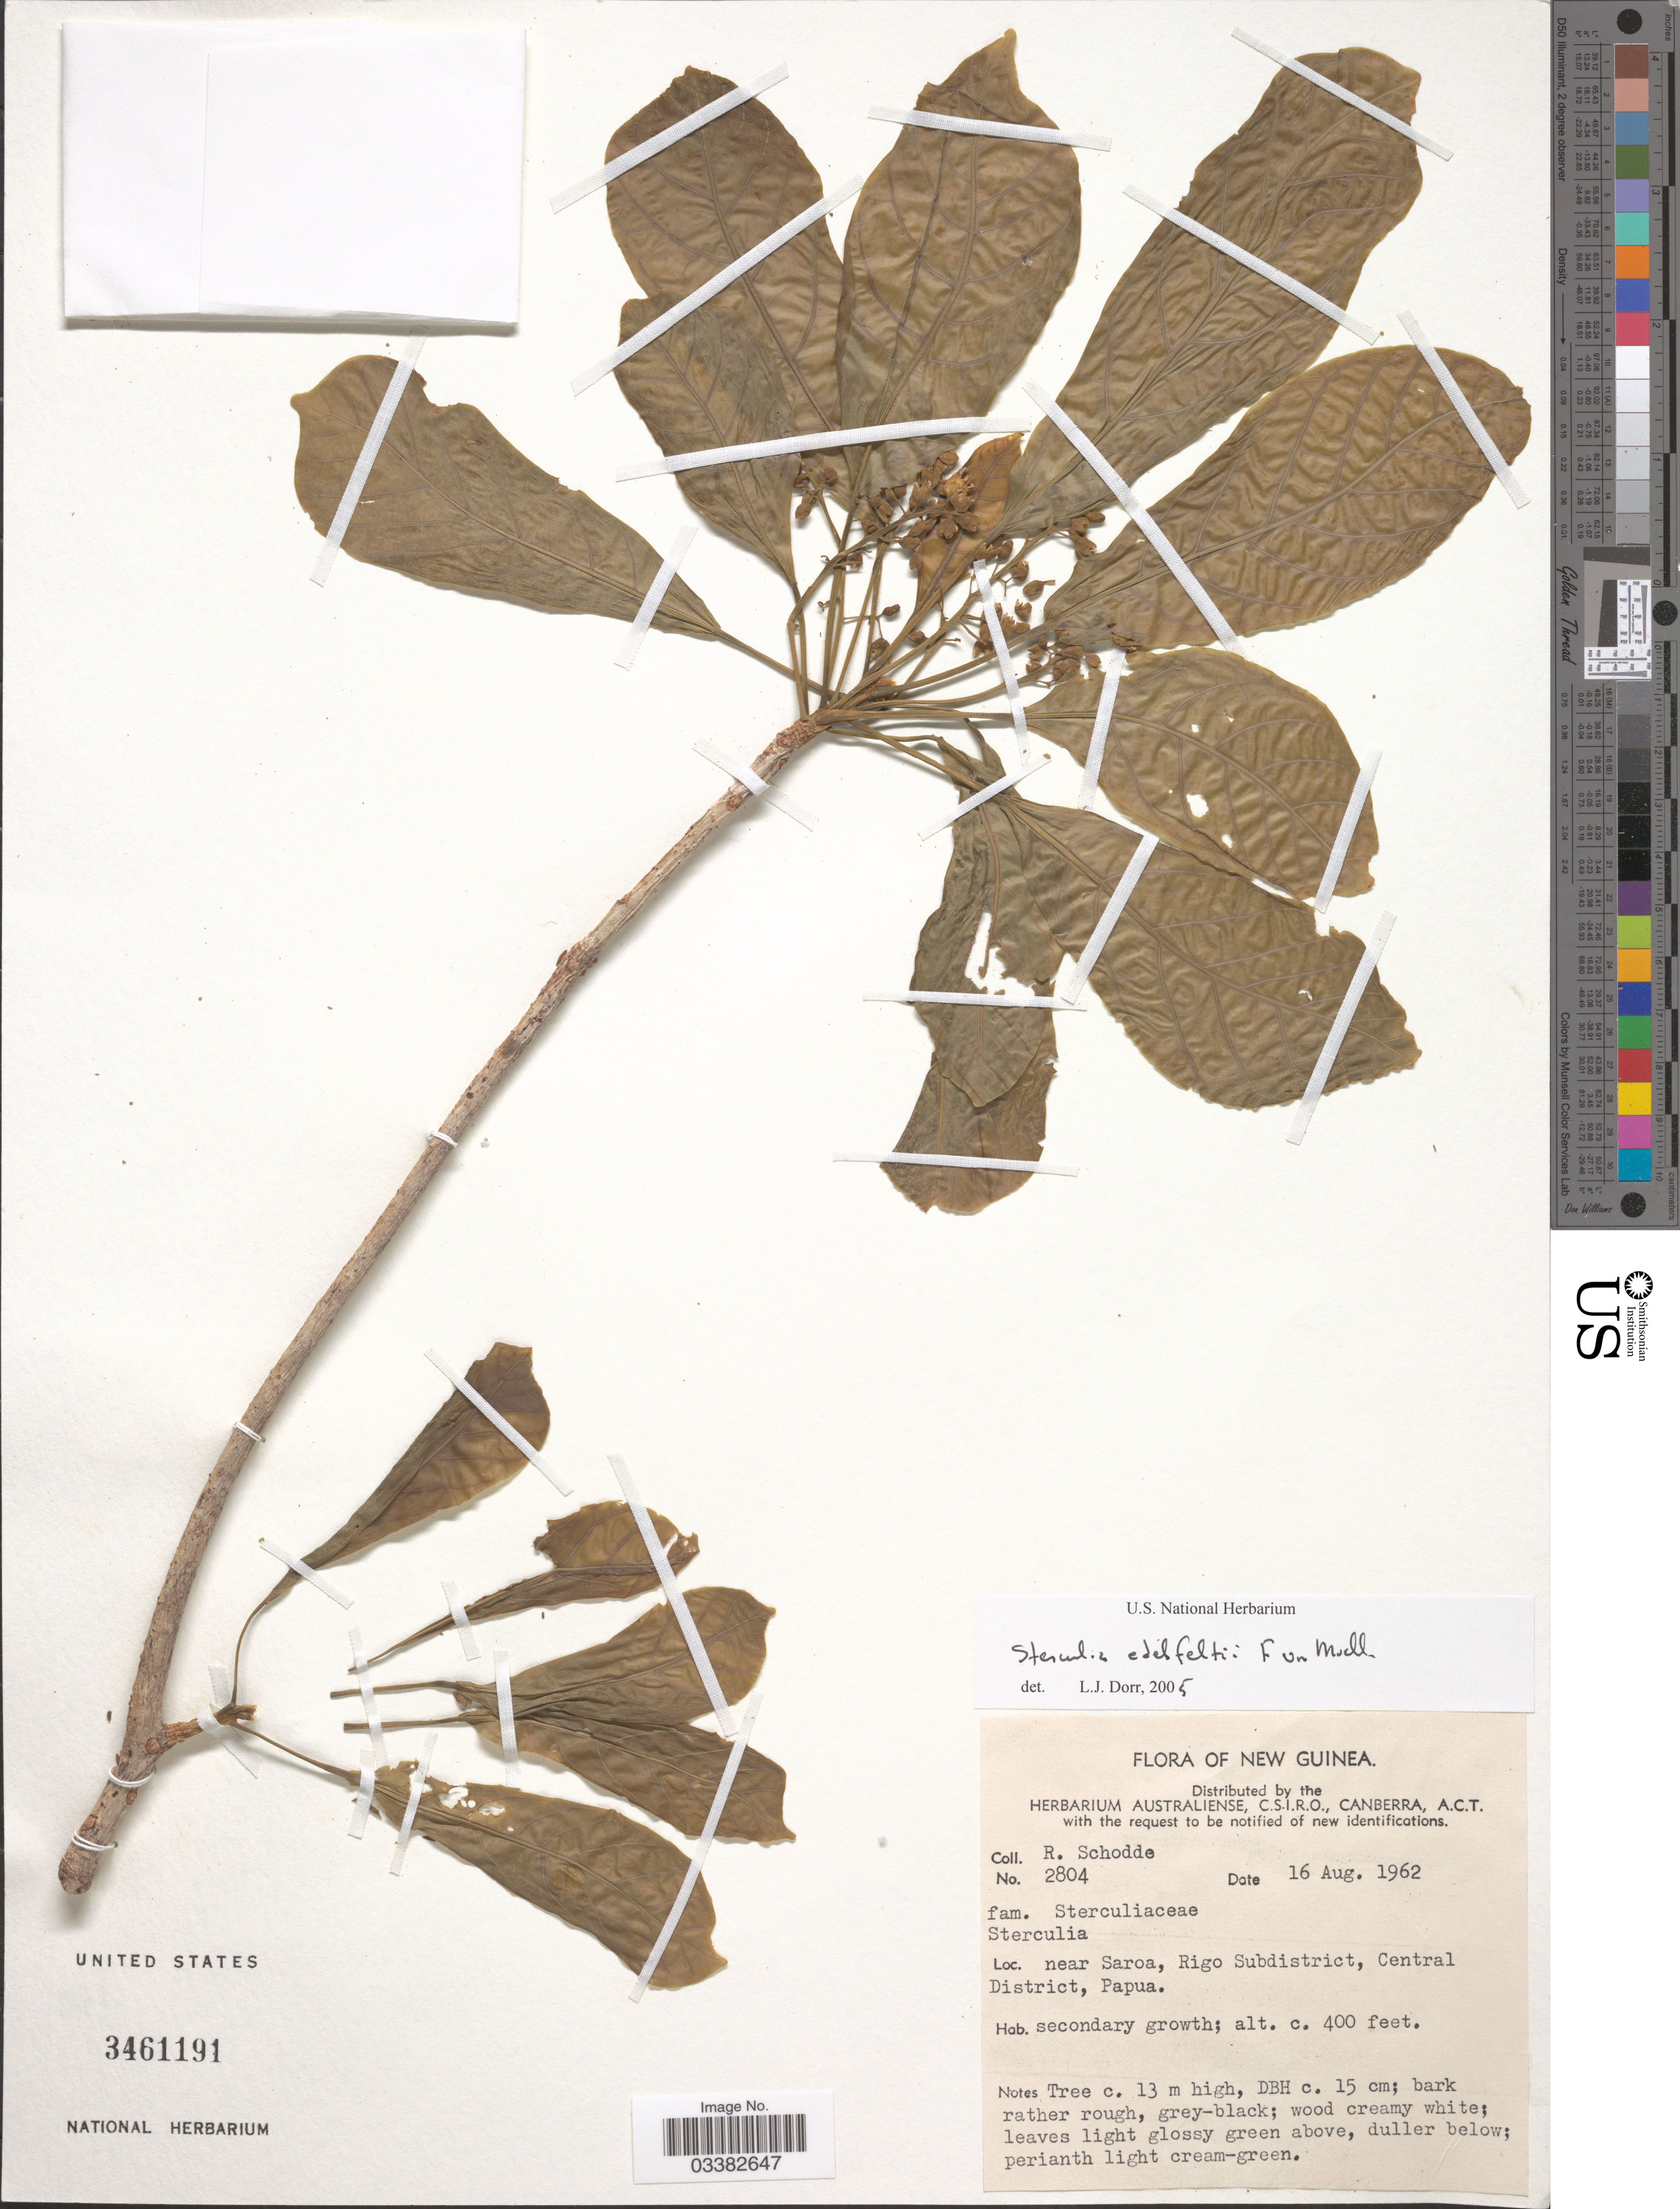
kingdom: Plantae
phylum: Tracheophyta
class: Magnoliopsida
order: Malvales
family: Malvaceae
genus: Sterculia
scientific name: Sterculia edelfeltii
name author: F. Muell.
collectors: R. Schodde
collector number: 2804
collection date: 1962-08-16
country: Papua New Guinea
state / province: Central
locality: New Guinea. Near Saroa, Rigo Subdistrict, Central District, Papua.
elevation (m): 122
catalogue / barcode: US 3461191